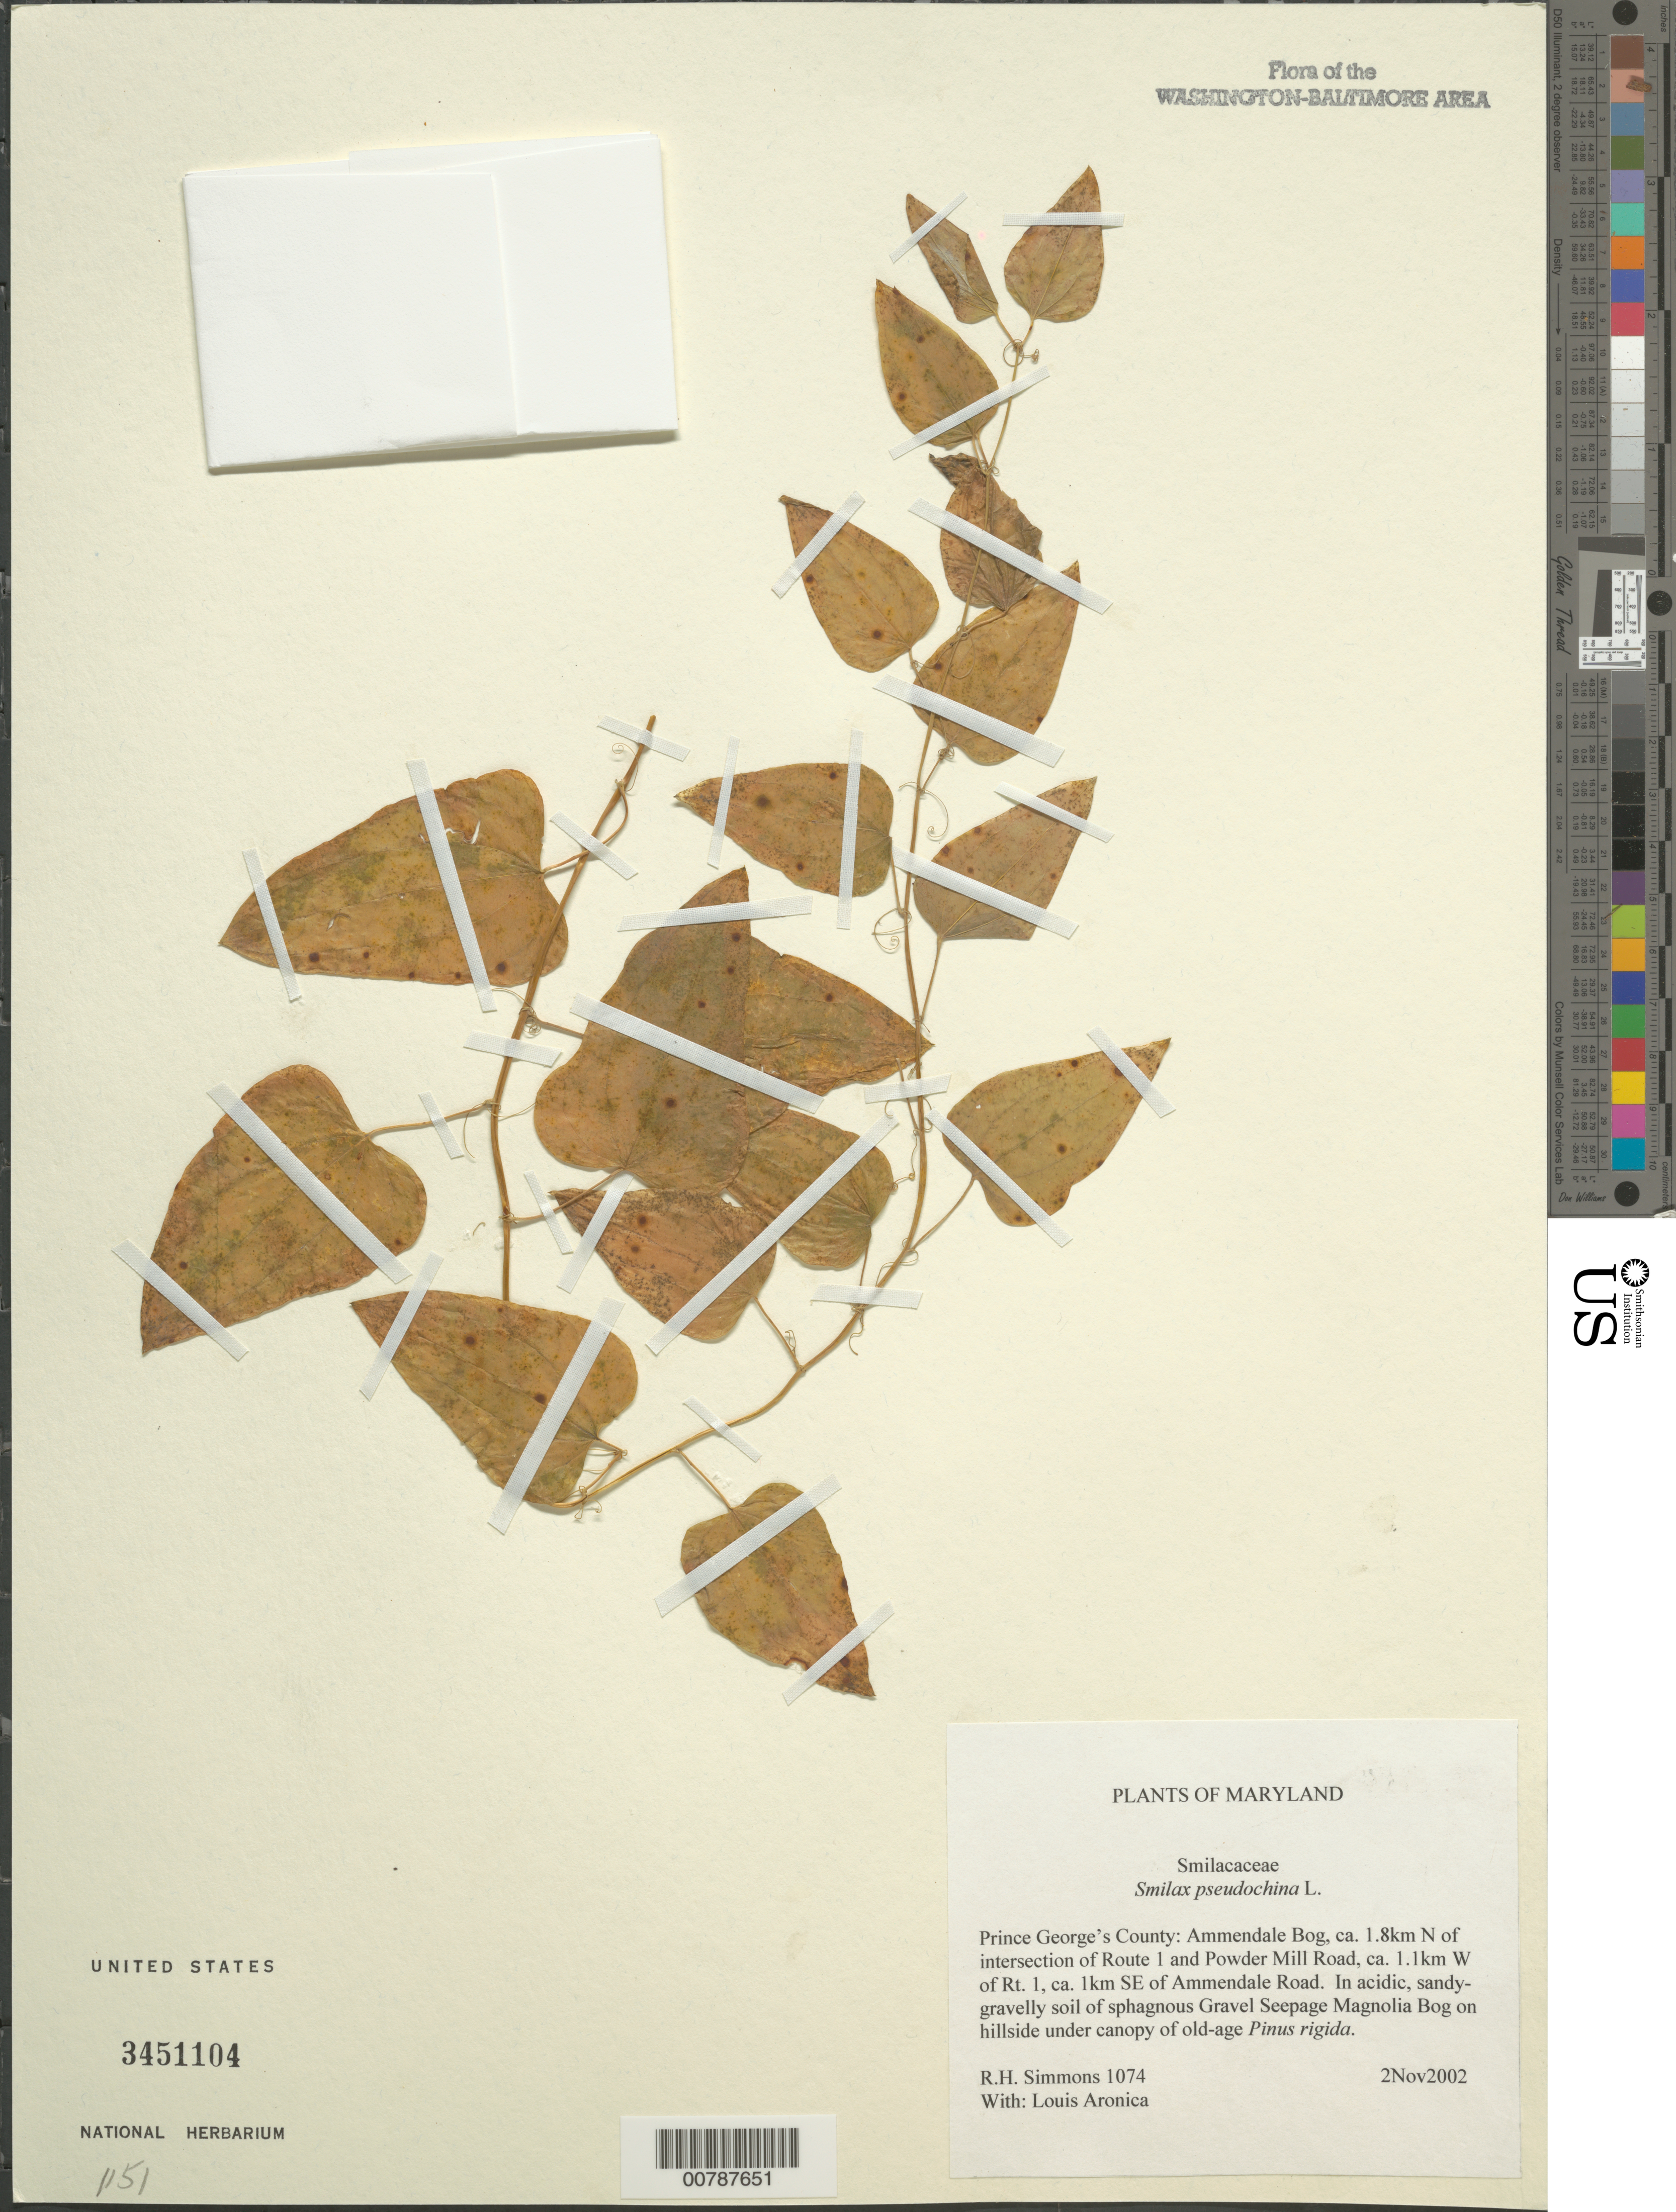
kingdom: Plantae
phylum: Tracheophyta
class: Liliopsida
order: Liliales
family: Smilacaceae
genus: Smilax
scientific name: Smilax pseudochina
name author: L.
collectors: R. H. Simmons & L. Aronica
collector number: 1074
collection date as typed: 2 Nov 2002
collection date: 2002-11-02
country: United States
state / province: Maryland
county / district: Prince George's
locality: Ammendale Bog, ca. 1.8 km N of intersection of Route 1 and Powder Mill Road, ca. 1.1 km W of Rt. 1, ca. 1 km SE of Ammendale Road.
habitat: In acidic, sandy-gravelly soil of sphagnous Gravel Seepage Magnolia Bog under hillside under canopy of old-age Pinus rigida.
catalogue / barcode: US 3451104